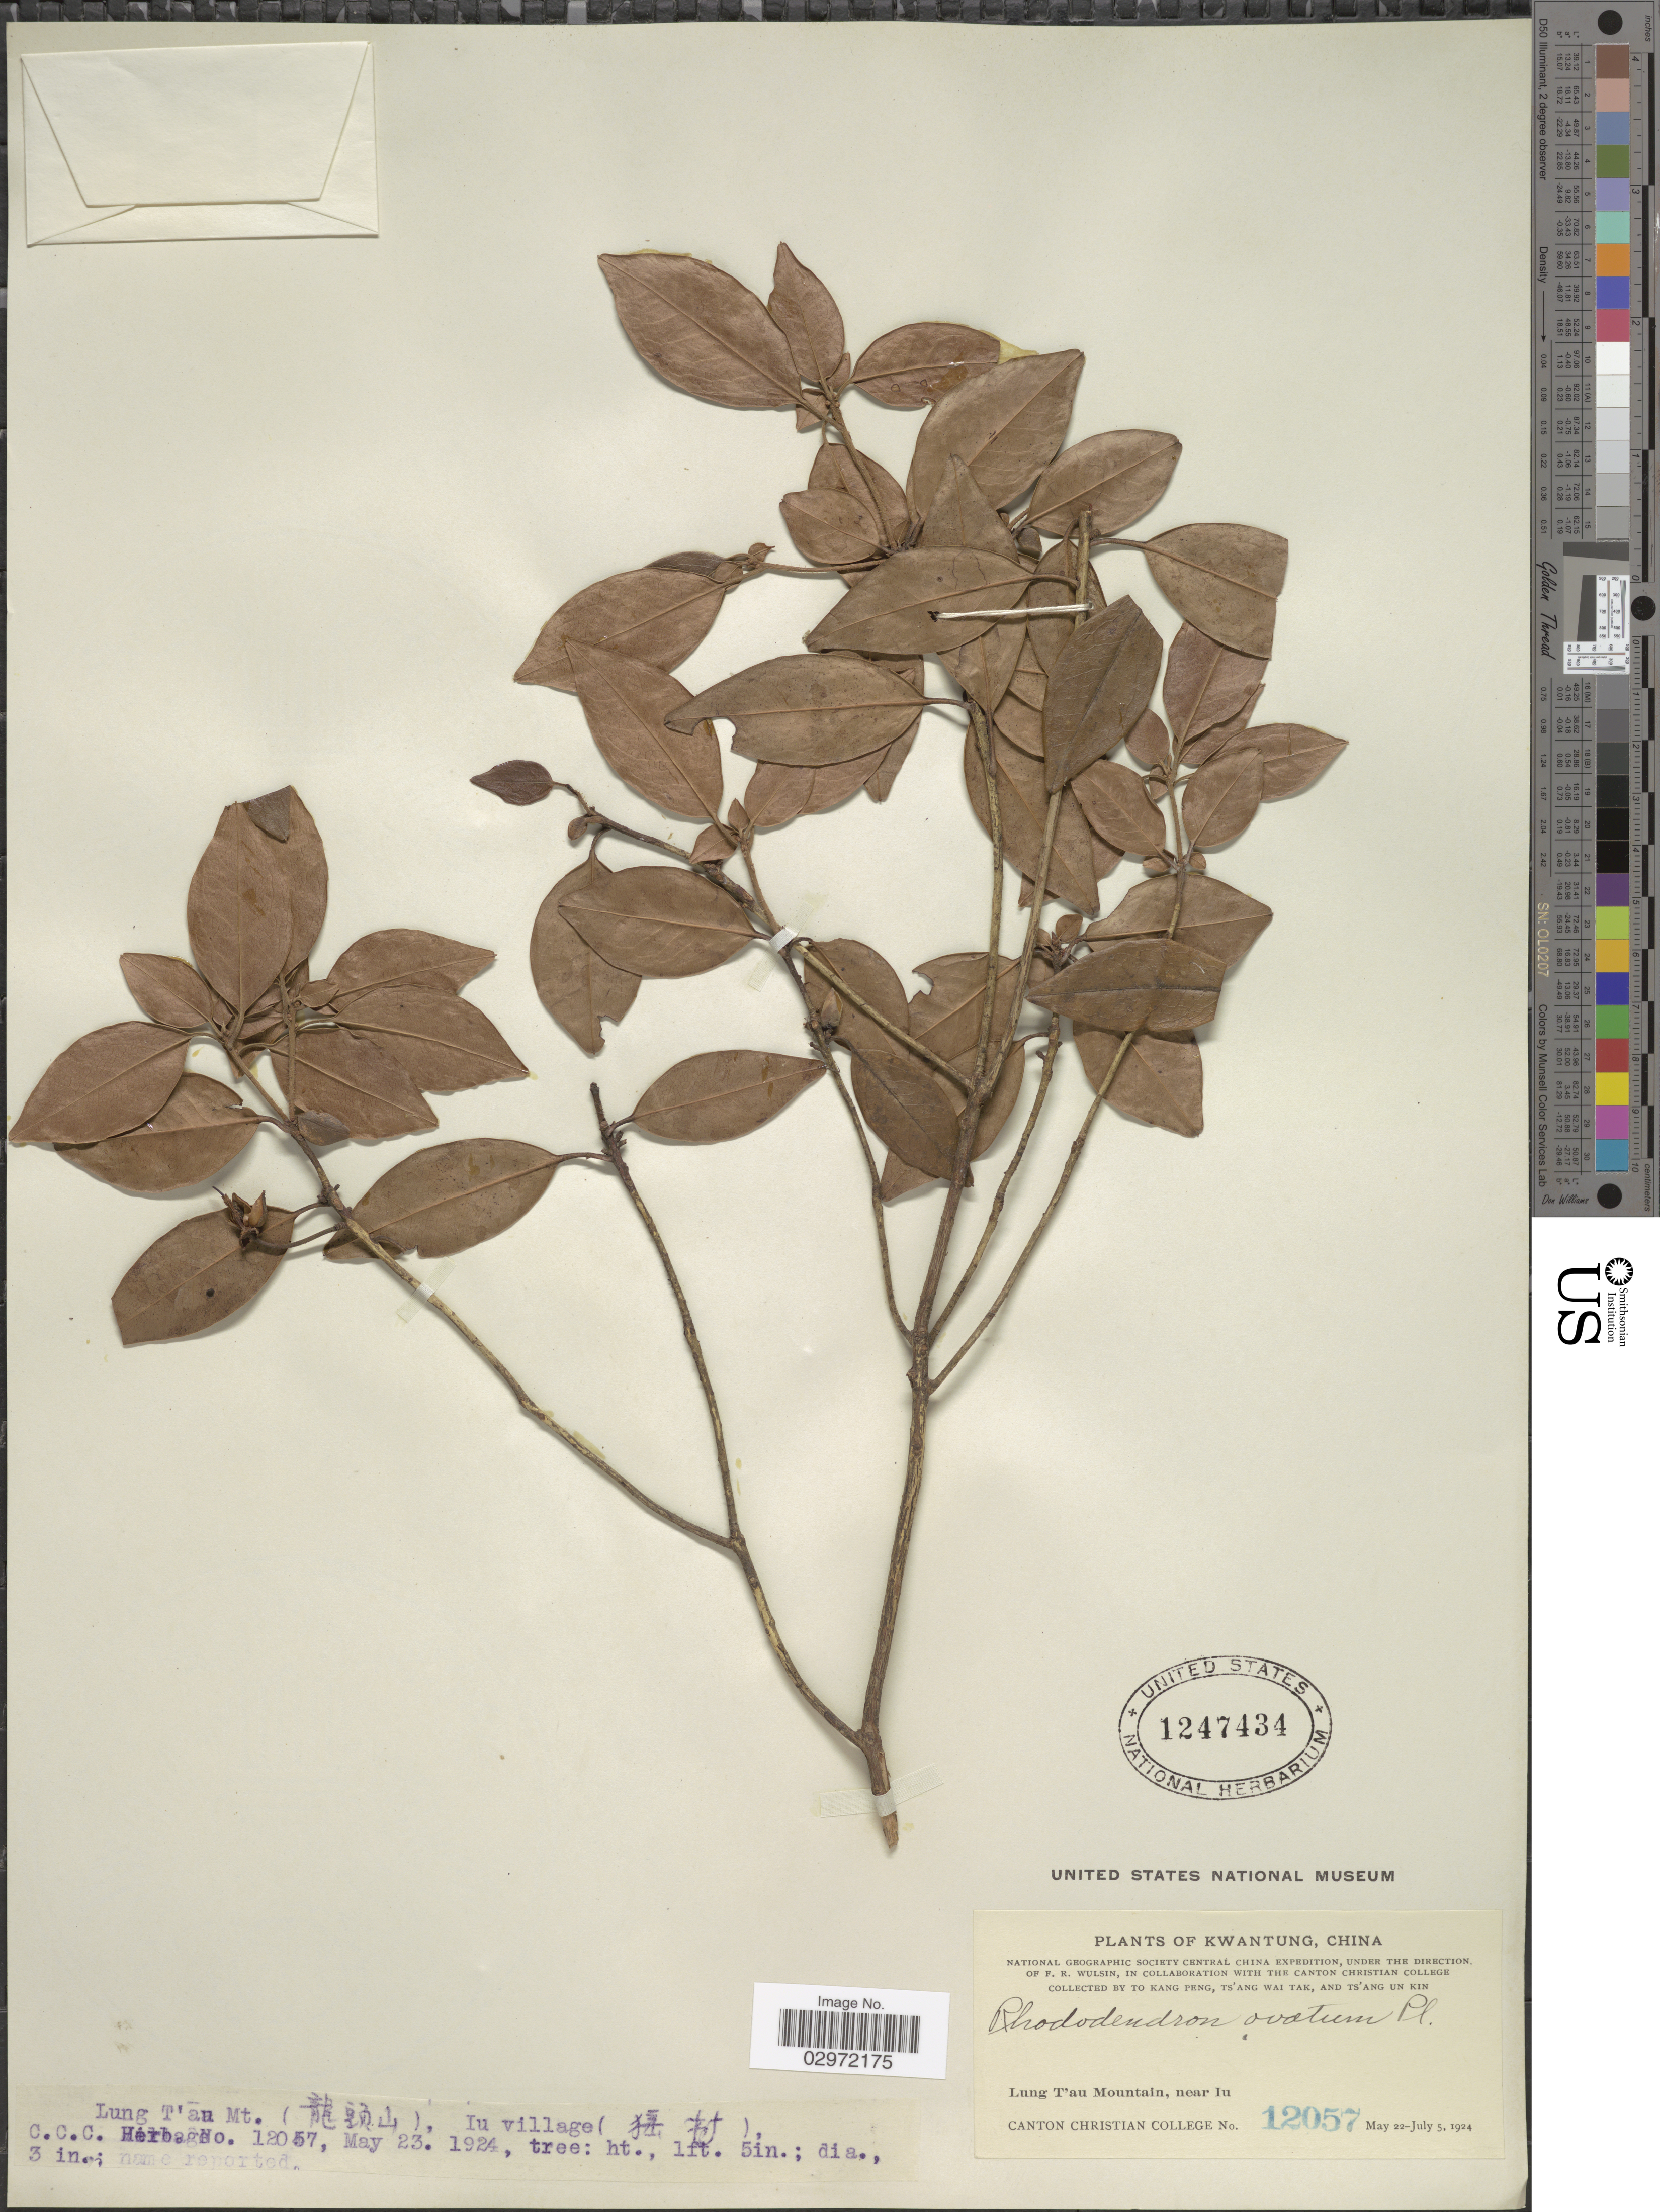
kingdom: Plantae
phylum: Tracheophyta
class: Magnoliopsida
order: Ericales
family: Ericaceae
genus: Rhododendron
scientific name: Rhododendron ovatum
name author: (Lindl.) Planch. ex Maxim.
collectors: T. K. Peng, W. T. Tsang & Ts' Ang Un Kin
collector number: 12057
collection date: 1924-05-23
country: China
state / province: Guangdong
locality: Kwangtung. Lung T'au Mountain, near Iu. Iu village.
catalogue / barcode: US 1247434